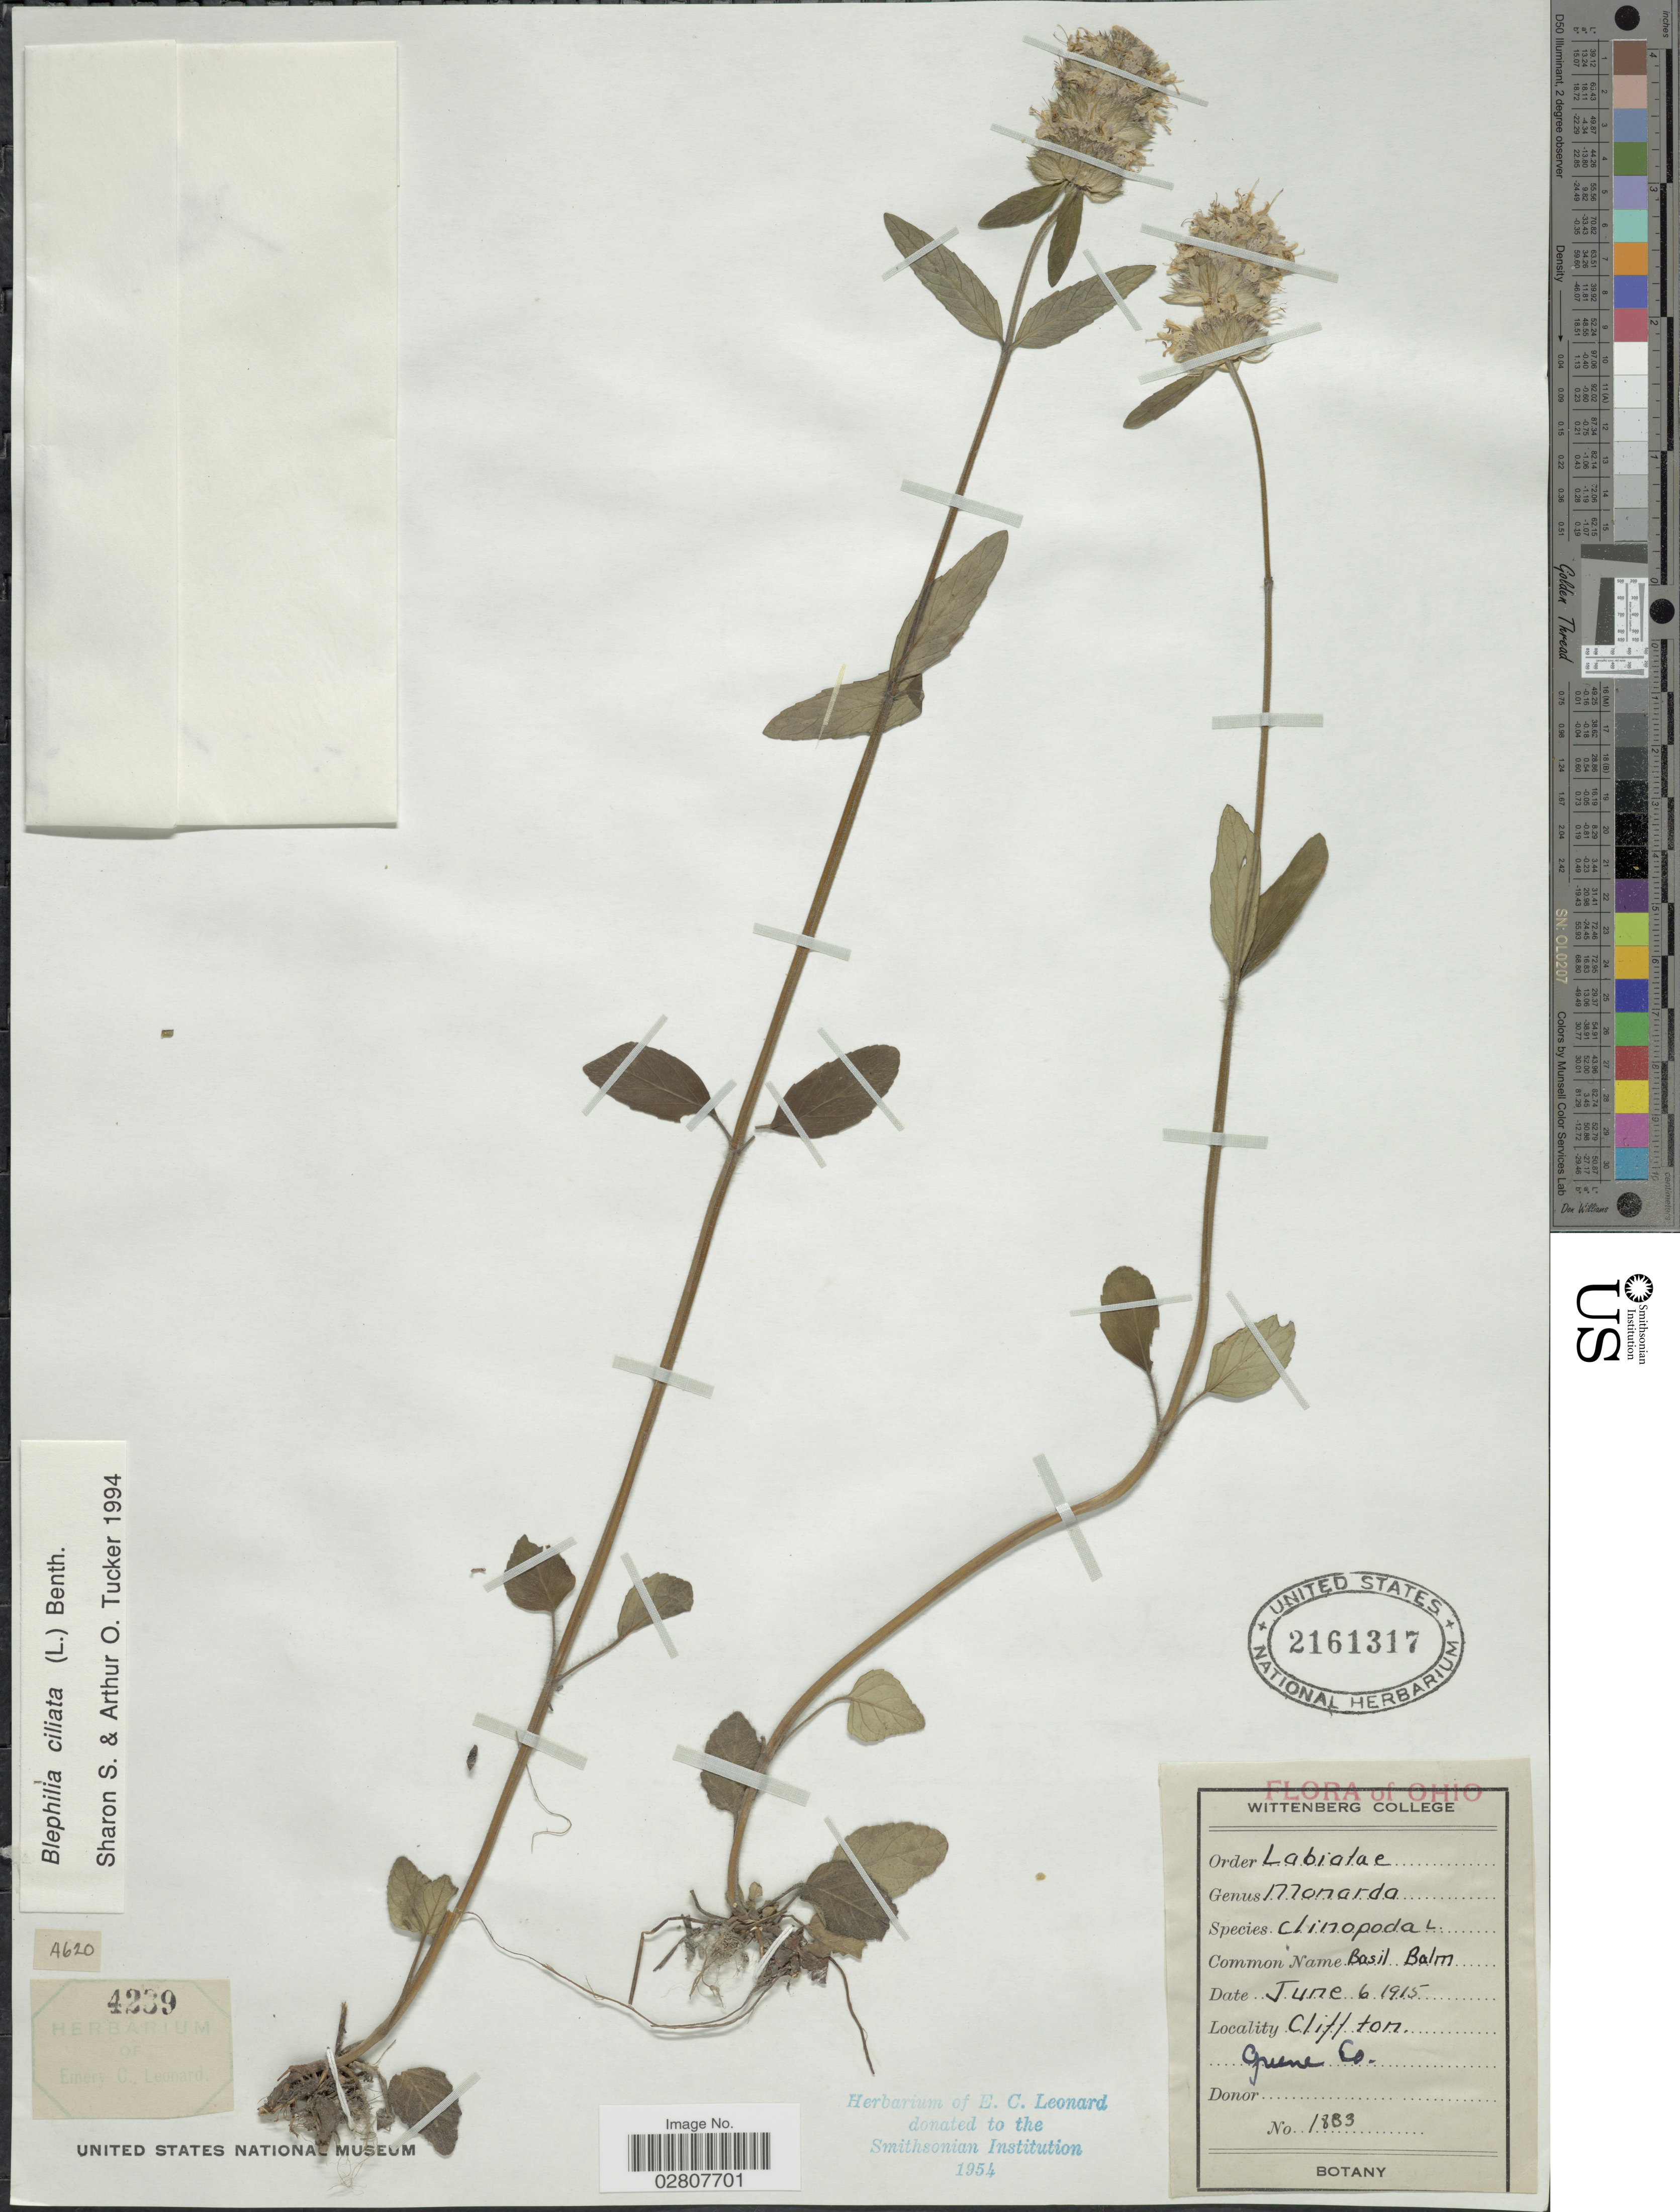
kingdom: Plantae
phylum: Tracheophyta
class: Magnoliopsida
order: Lamiales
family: Lamiaceae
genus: Blephilia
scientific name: Blephilia ciliata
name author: (L.) Raf. ex Benth.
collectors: E. C. Leonard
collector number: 1883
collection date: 1915-06-06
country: United States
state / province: Ohio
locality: Cliffton, Greene Co.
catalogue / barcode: US 2161317